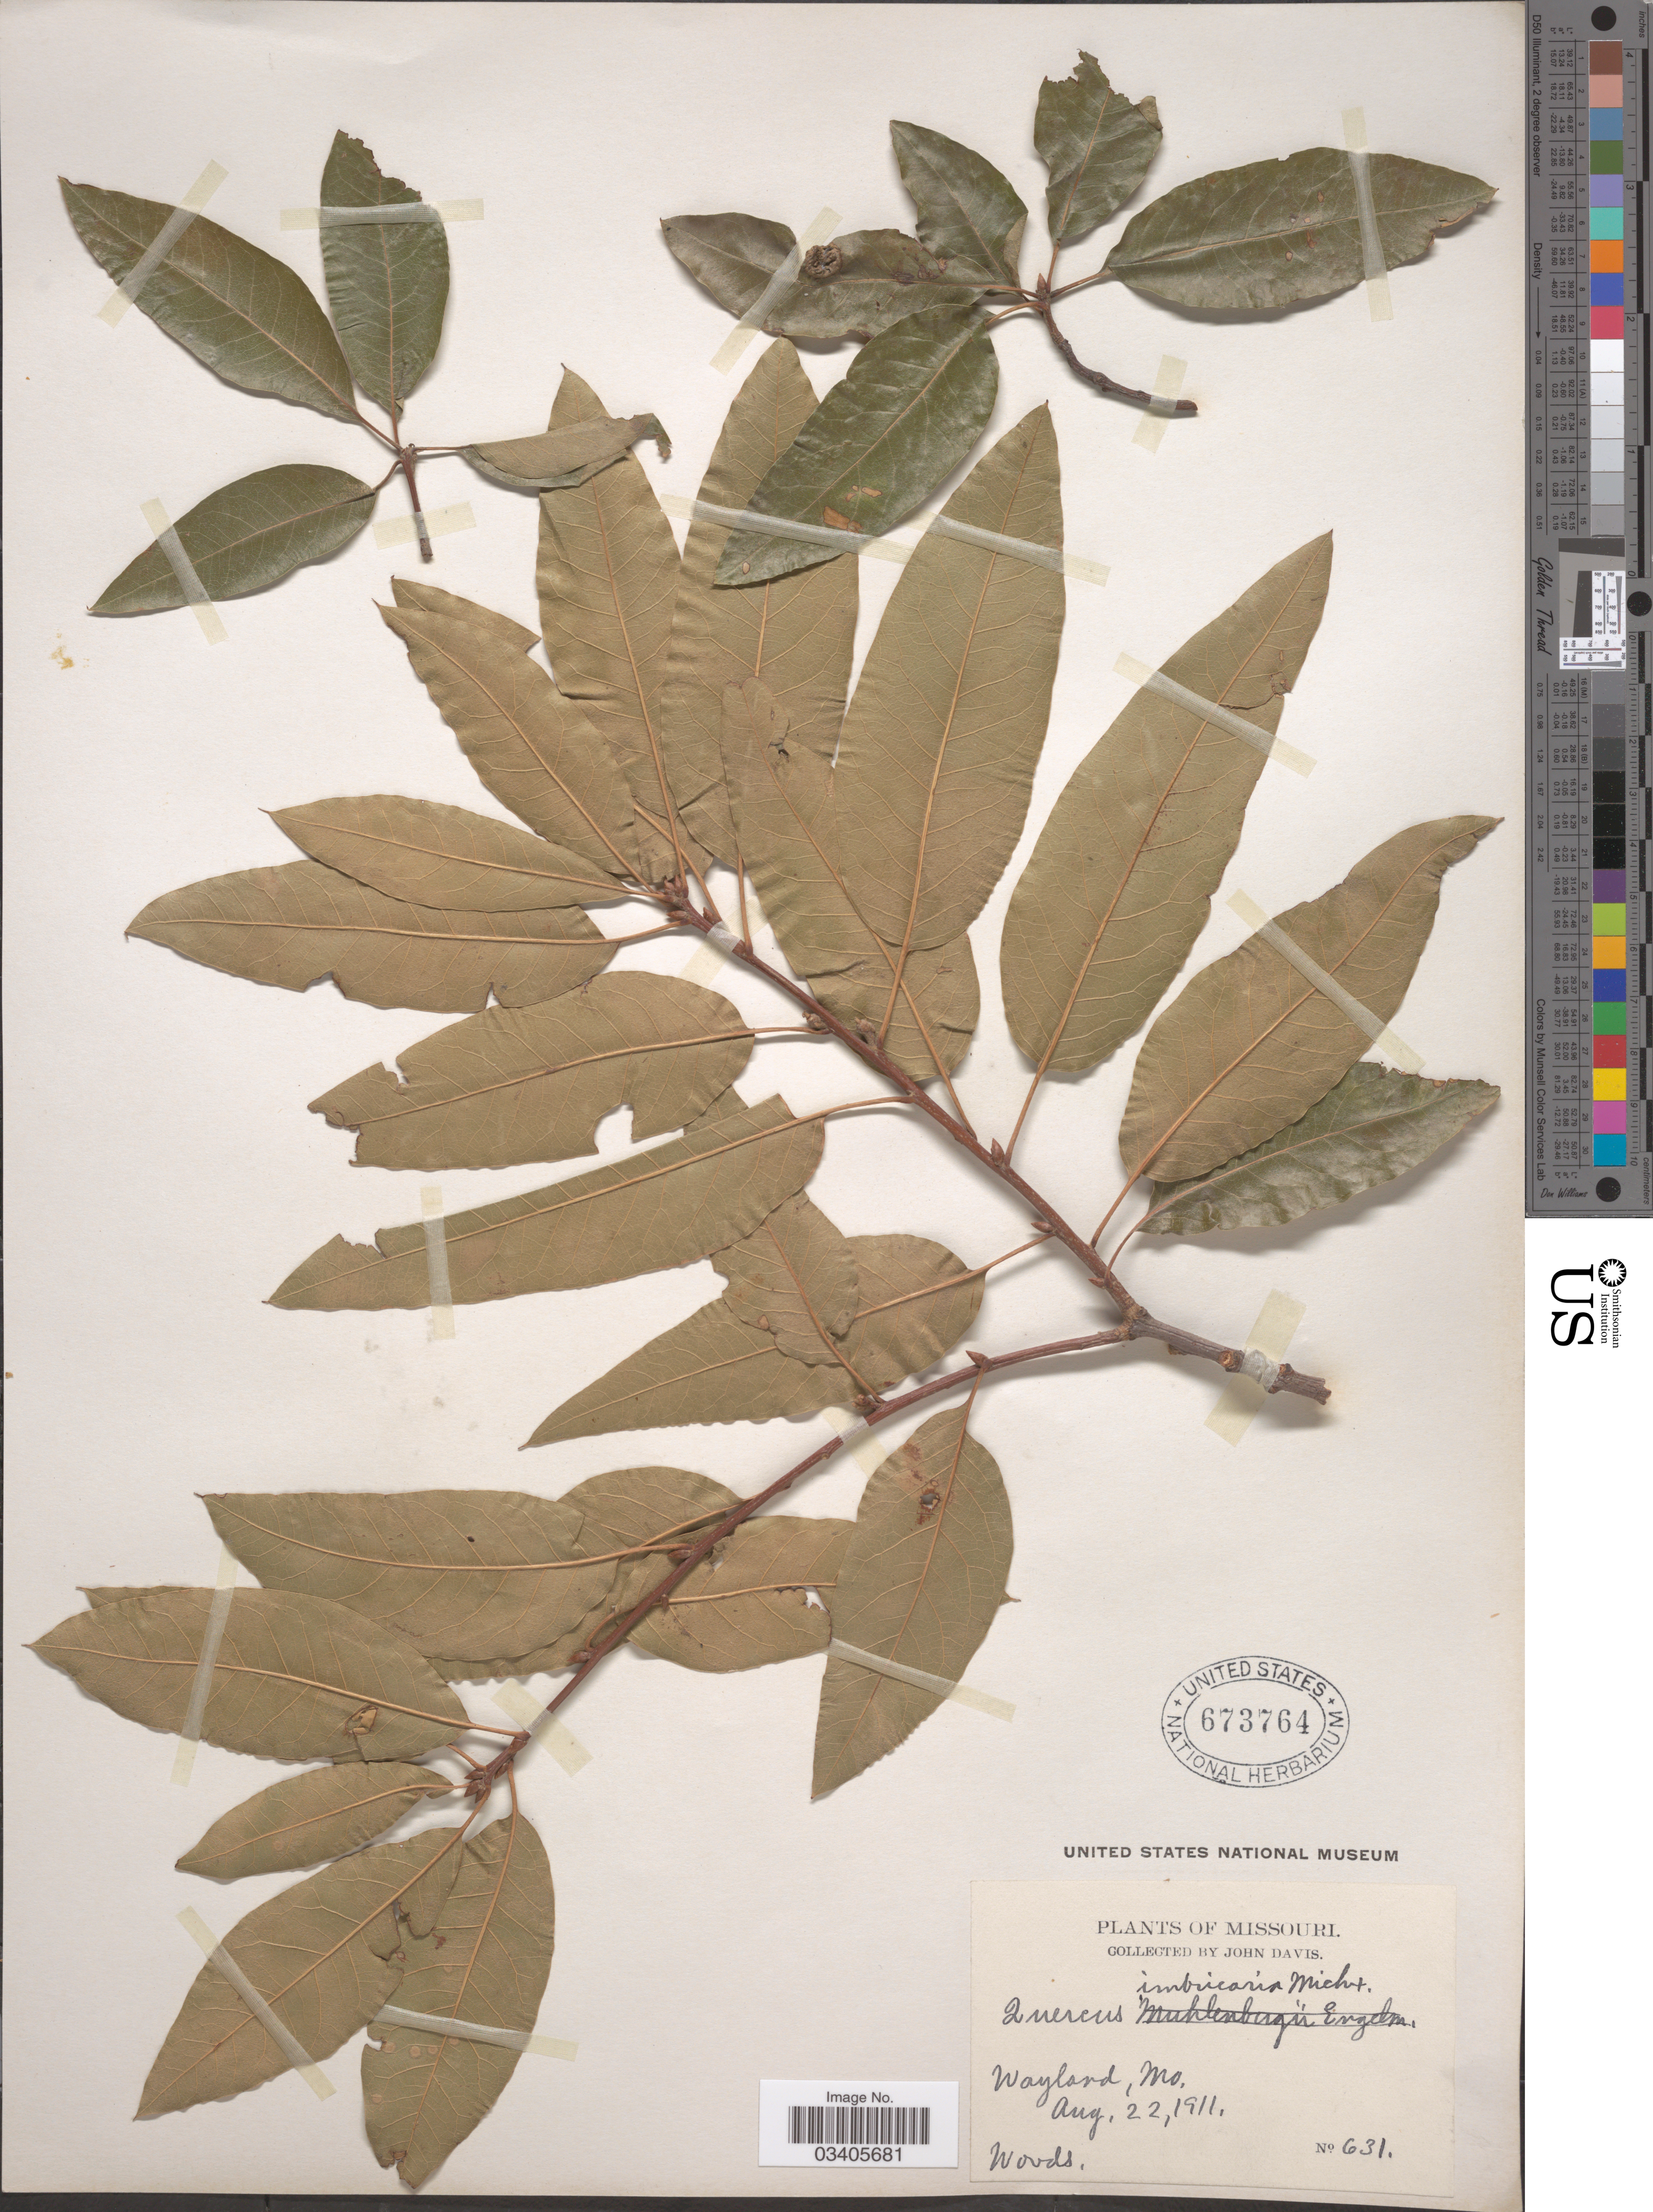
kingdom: Plantae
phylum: Tracheophyta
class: Magnoliopsida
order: Fagales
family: Fagaceae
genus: Quercus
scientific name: Quercus imbricaria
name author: Michx.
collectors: J. Davis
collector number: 631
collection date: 1911-08-22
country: United States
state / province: Missouri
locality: Wayland.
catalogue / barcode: US 673764